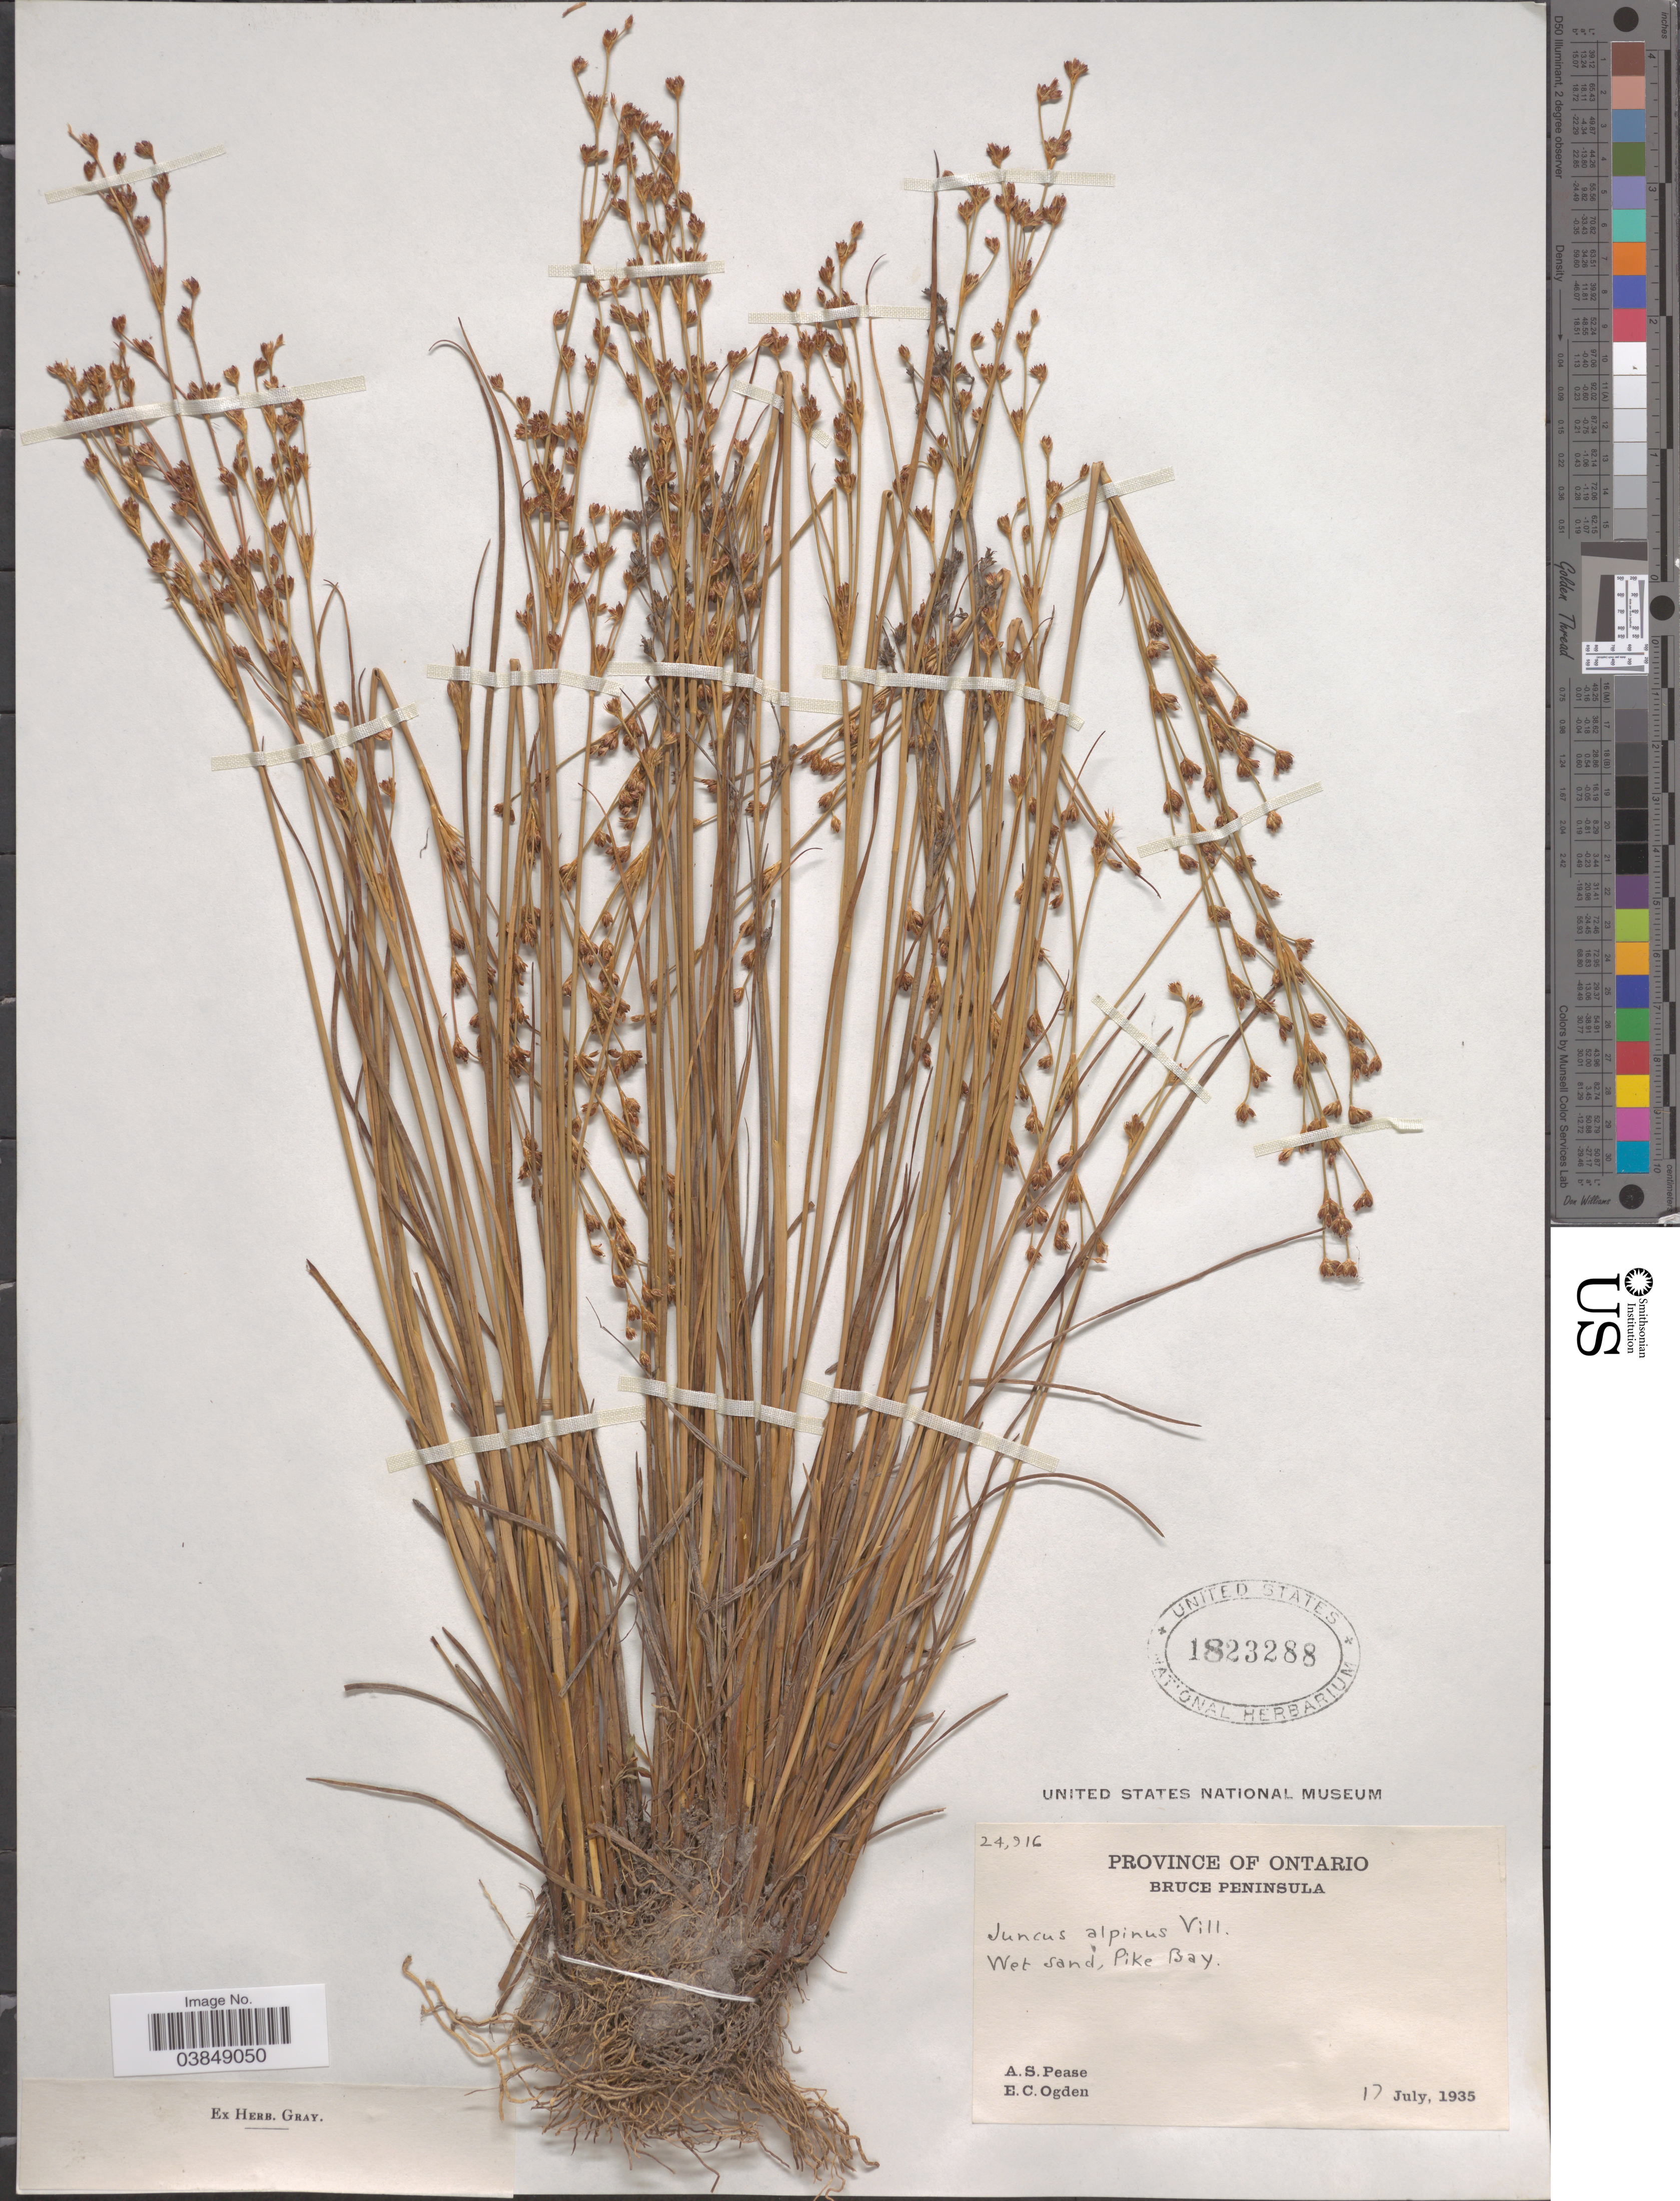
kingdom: Plantae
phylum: Tracheophyta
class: Liliopsida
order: Poales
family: Juncaceae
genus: Juncus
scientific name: Juncus alpinus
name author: Vill.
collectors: A. S. Pease & E. Ogden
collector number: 24916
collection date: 1935-07-17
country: Canada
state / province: Ontario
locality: Bruce Peninsula. Wet sand, Pike Bay.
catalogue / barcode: US 1823288